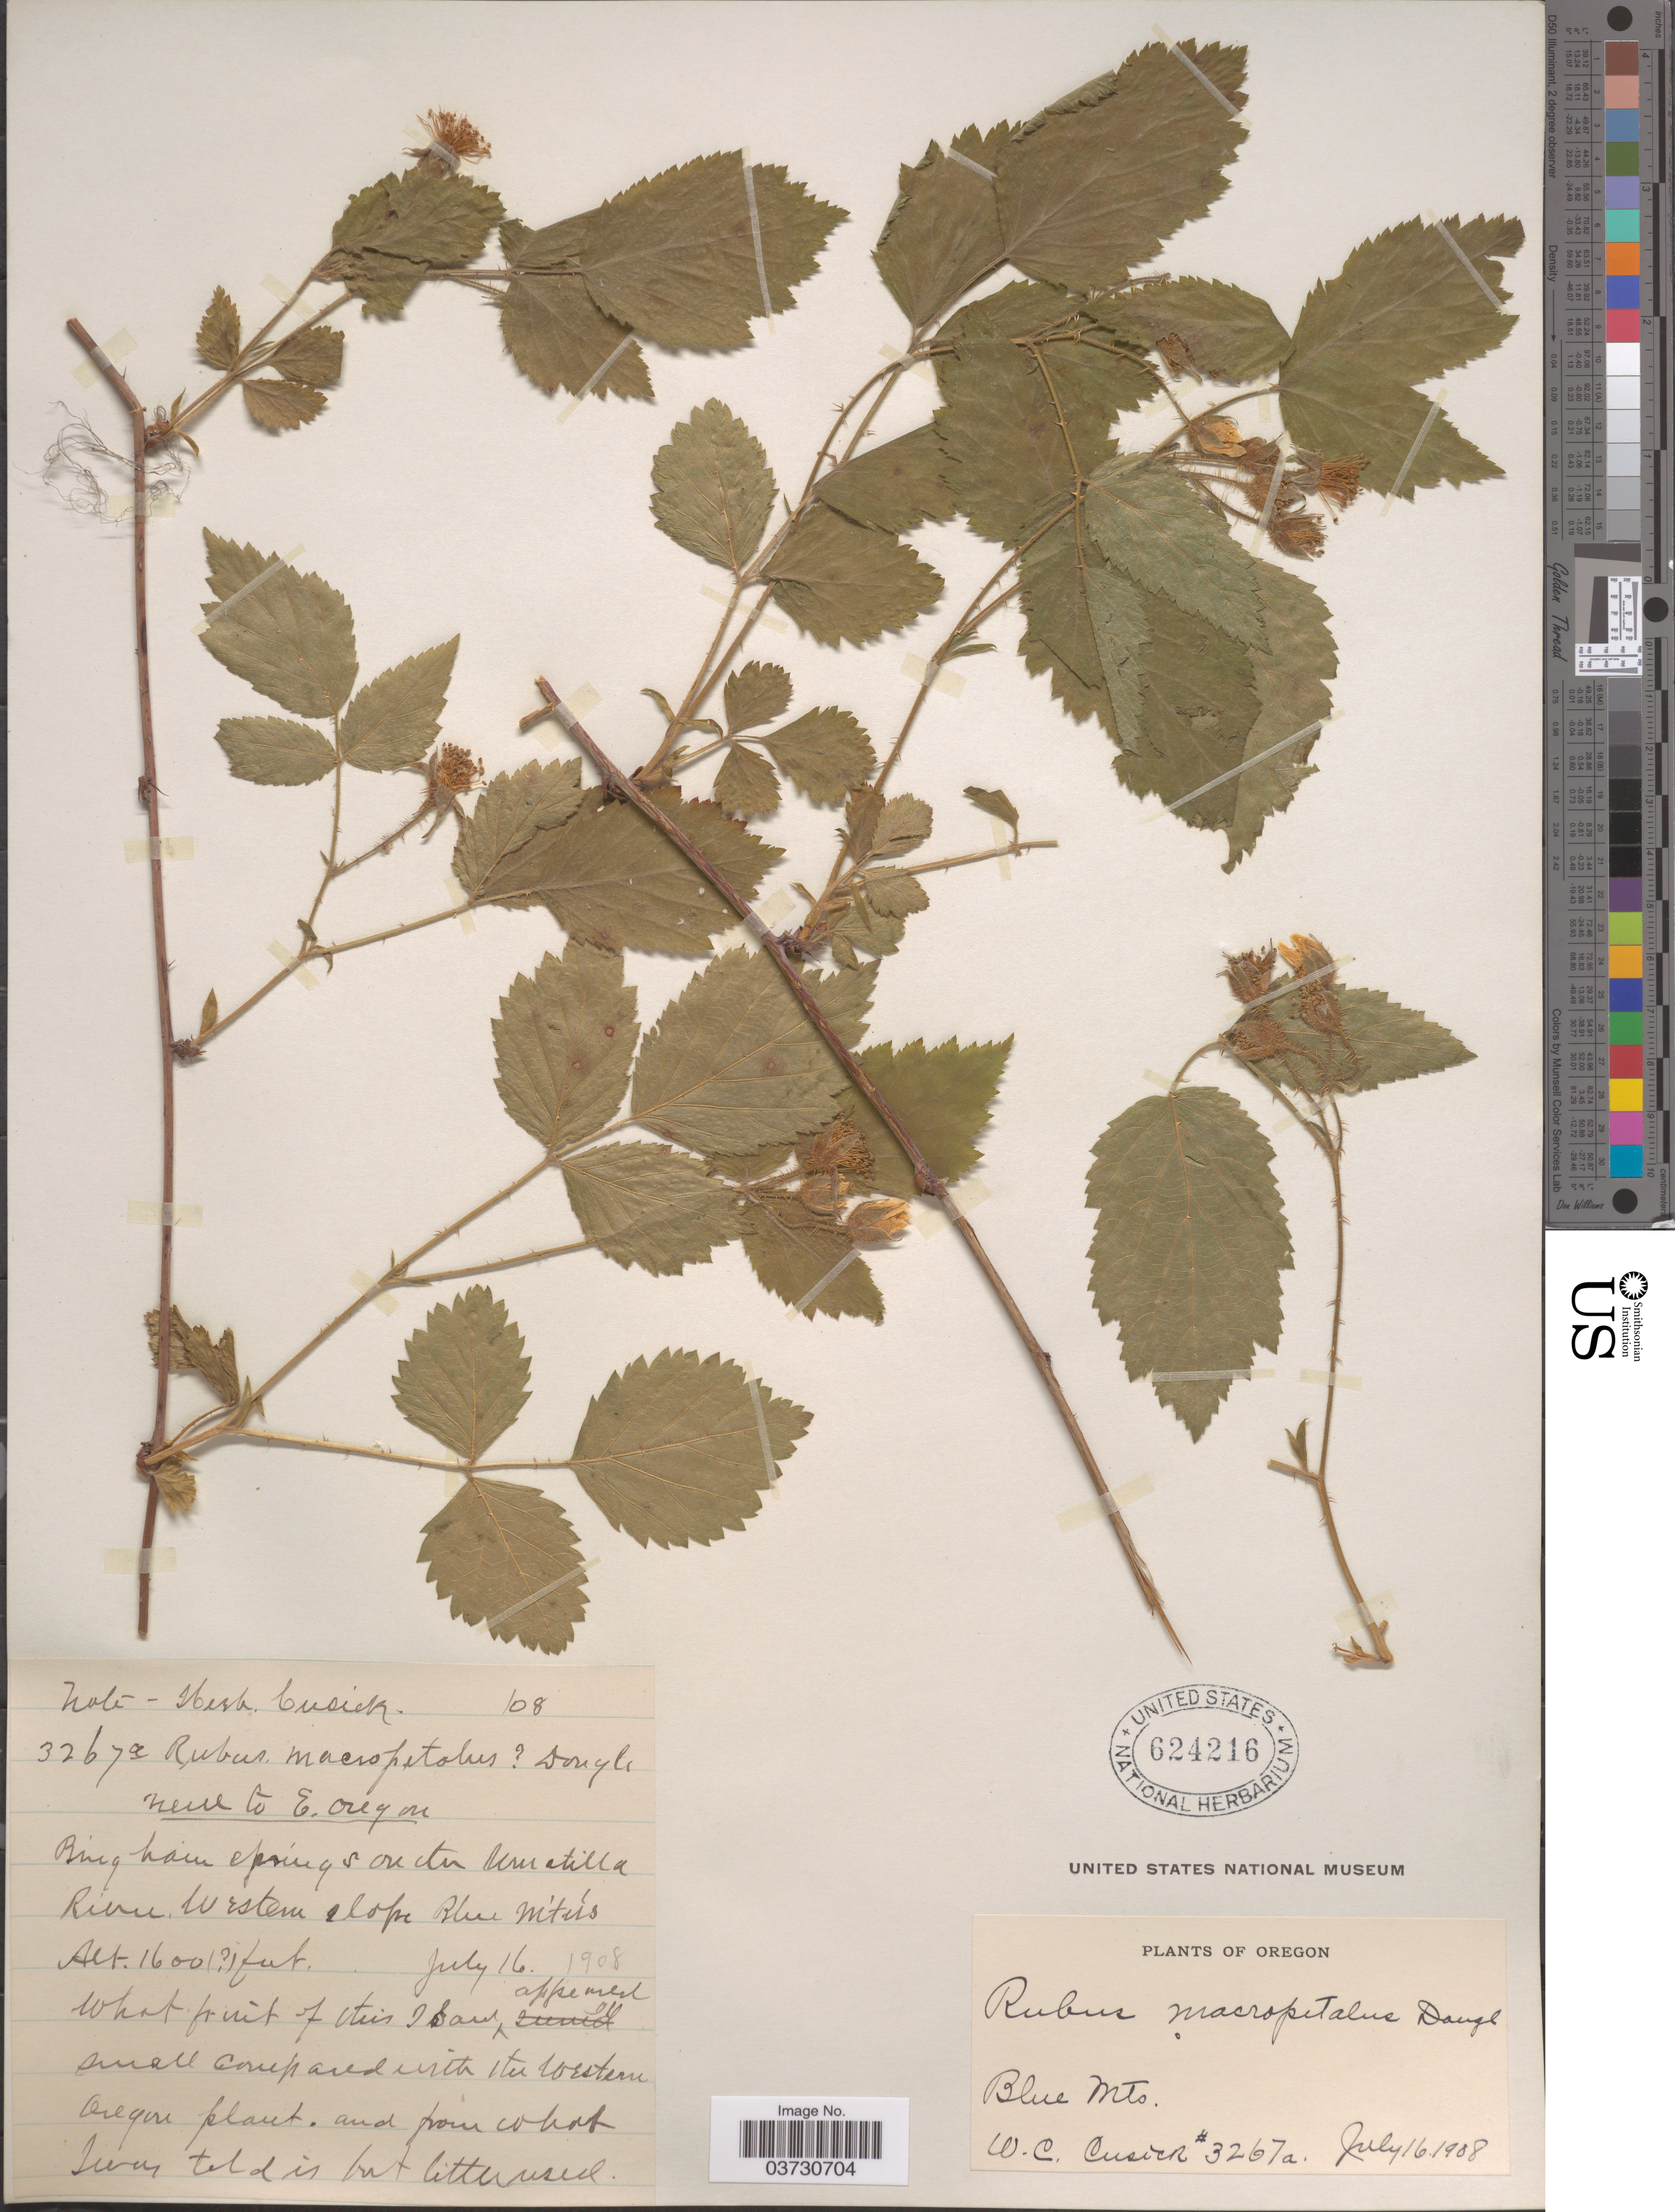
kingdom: Plantae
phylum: Tracheophyta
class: Magnoliopsida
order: Rosales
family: Rosaceae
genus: Rubus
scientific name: Rubus macropetalus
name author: Douglas ex Hook.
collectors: W. C. Cusick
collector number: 3267a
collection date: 1908-07-16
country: United States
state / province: Oregon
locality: Blue Mts. Bingham Springs on the Umatilla River. Western slope Blue M'tns.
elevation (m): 488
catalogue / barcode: US 624216